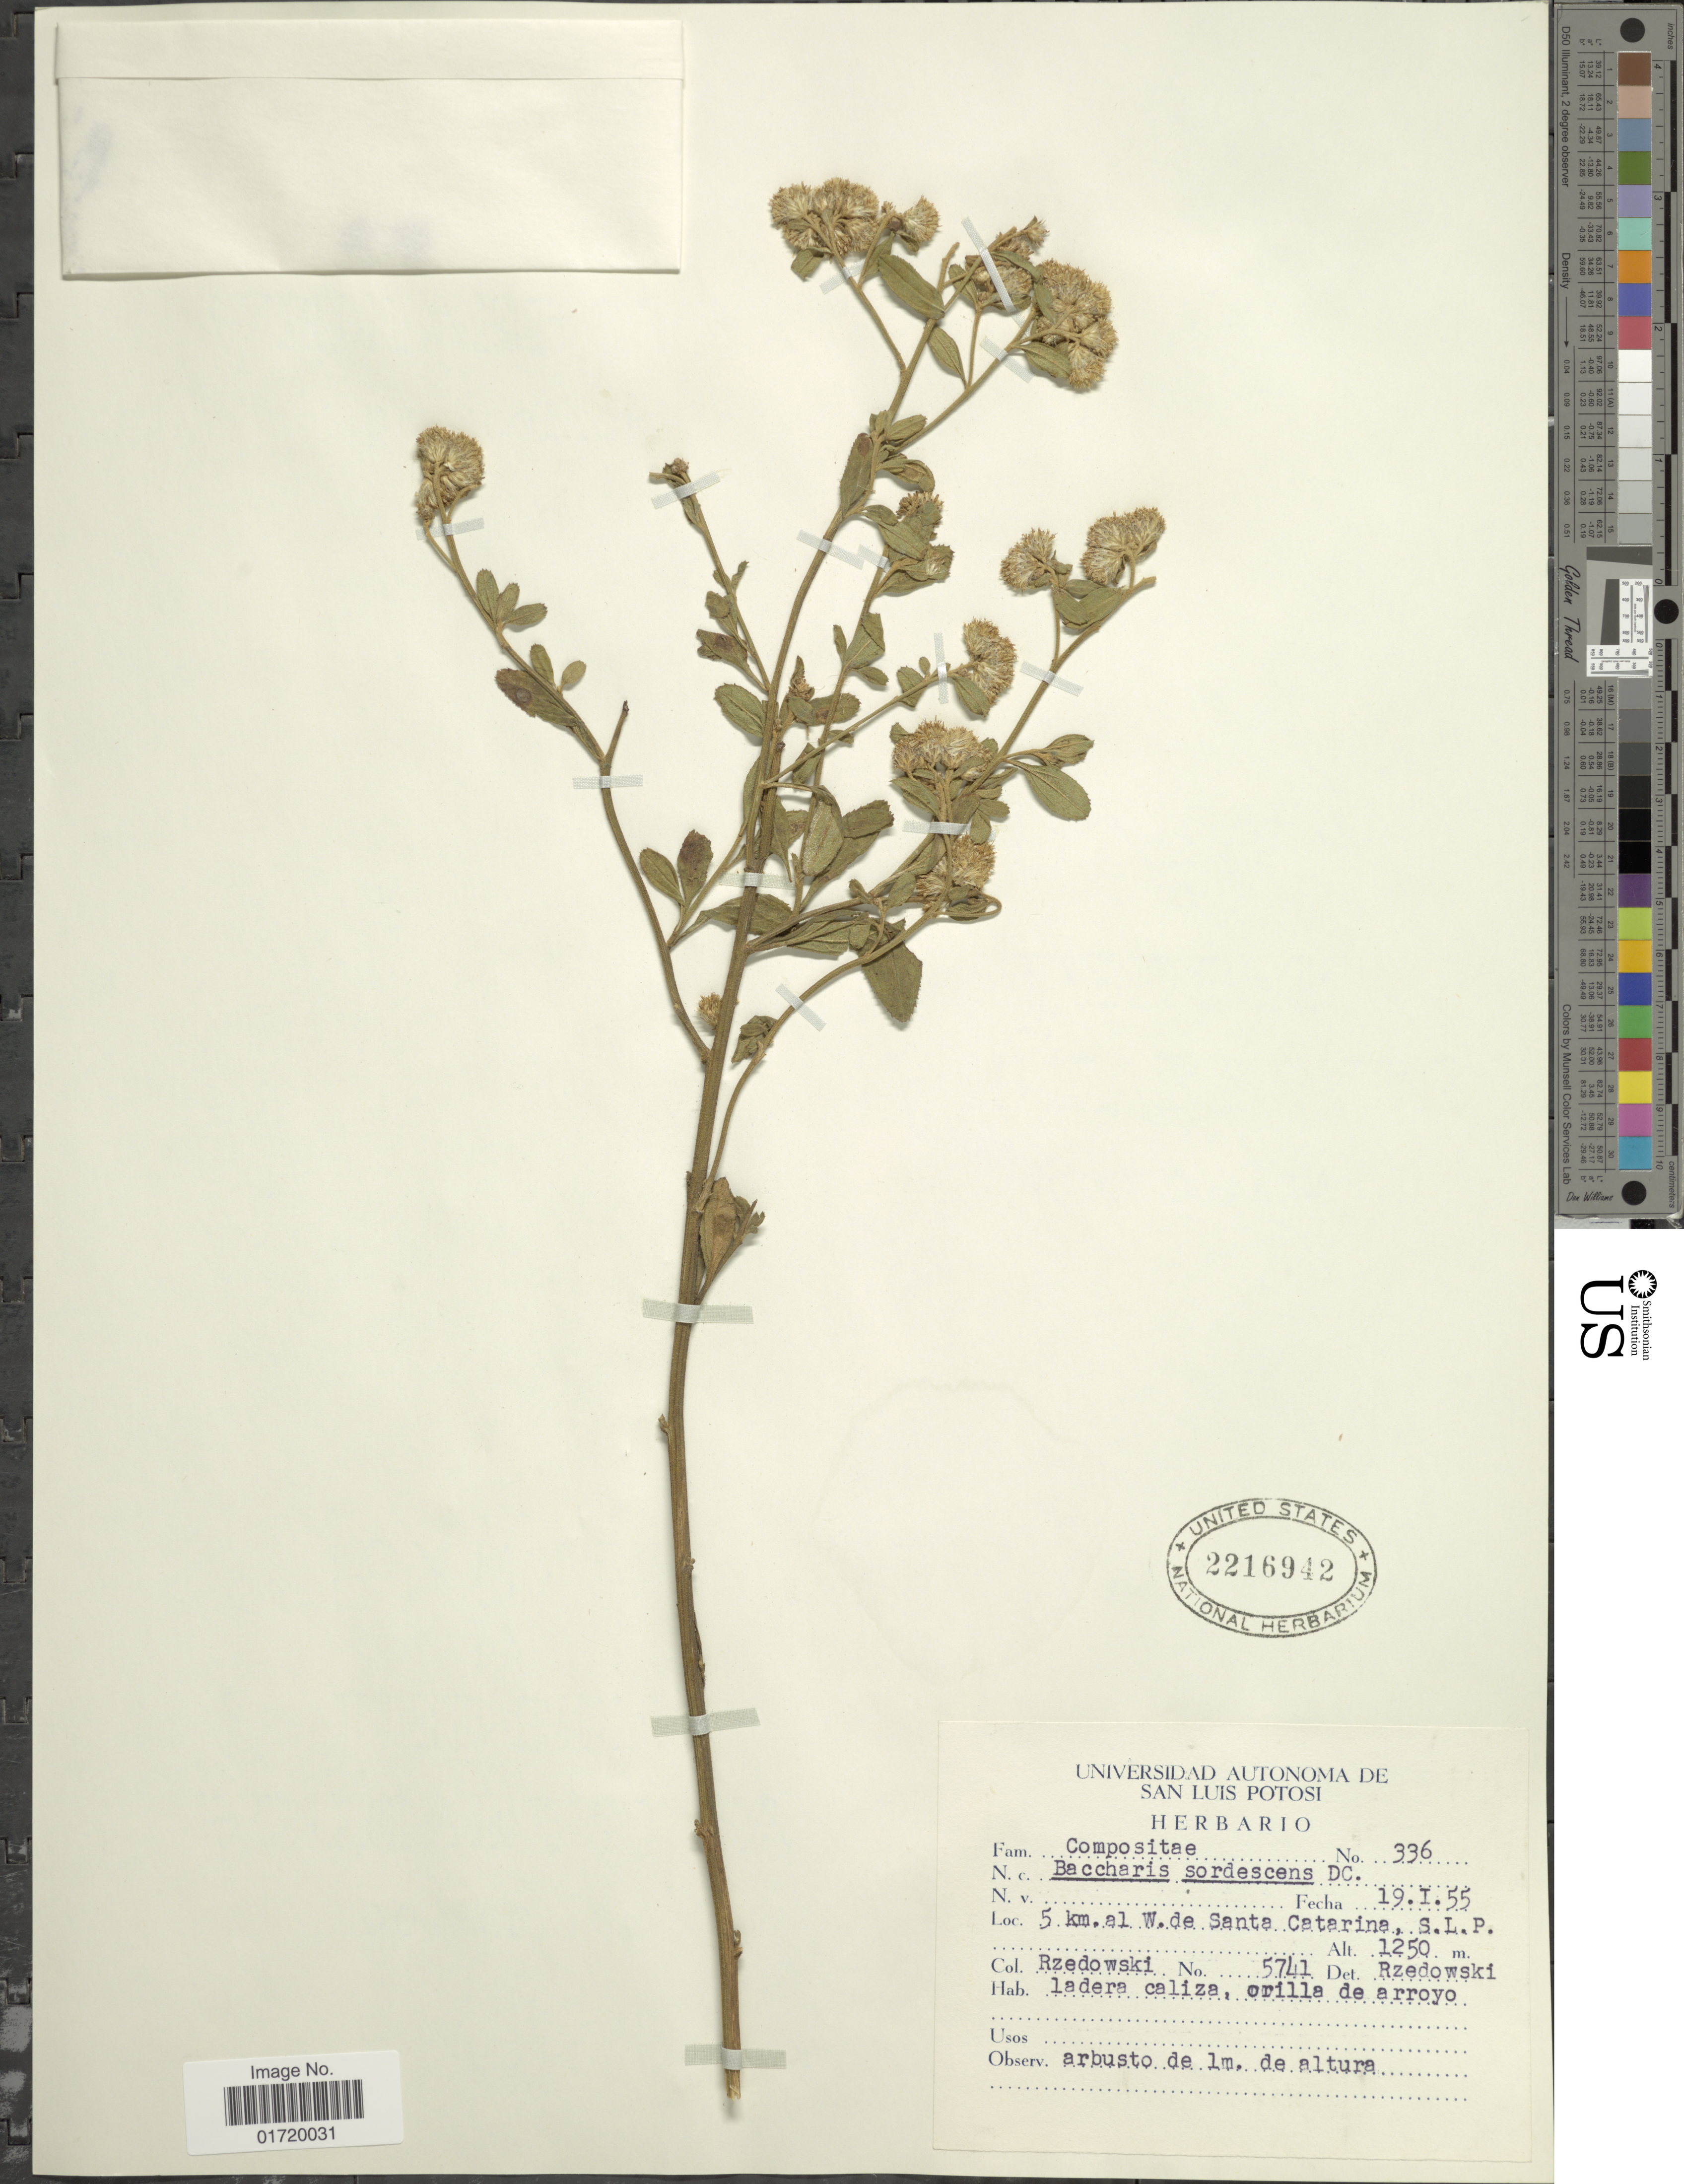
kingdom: Plantae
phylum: Tracheophyta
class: Magnoliopsida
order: Asterales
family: Asteraceae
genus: Baccharis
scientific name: Baccharis sordescens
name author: DC.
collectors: Rzedowski, --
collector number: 5741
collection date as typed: Transcribed d/m/y: 19/1/55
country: Mexico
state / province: San Luis Potosí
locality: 5 km al W de Santa Catarina, S. L. P.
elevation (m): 1250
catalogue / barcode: US 2216942